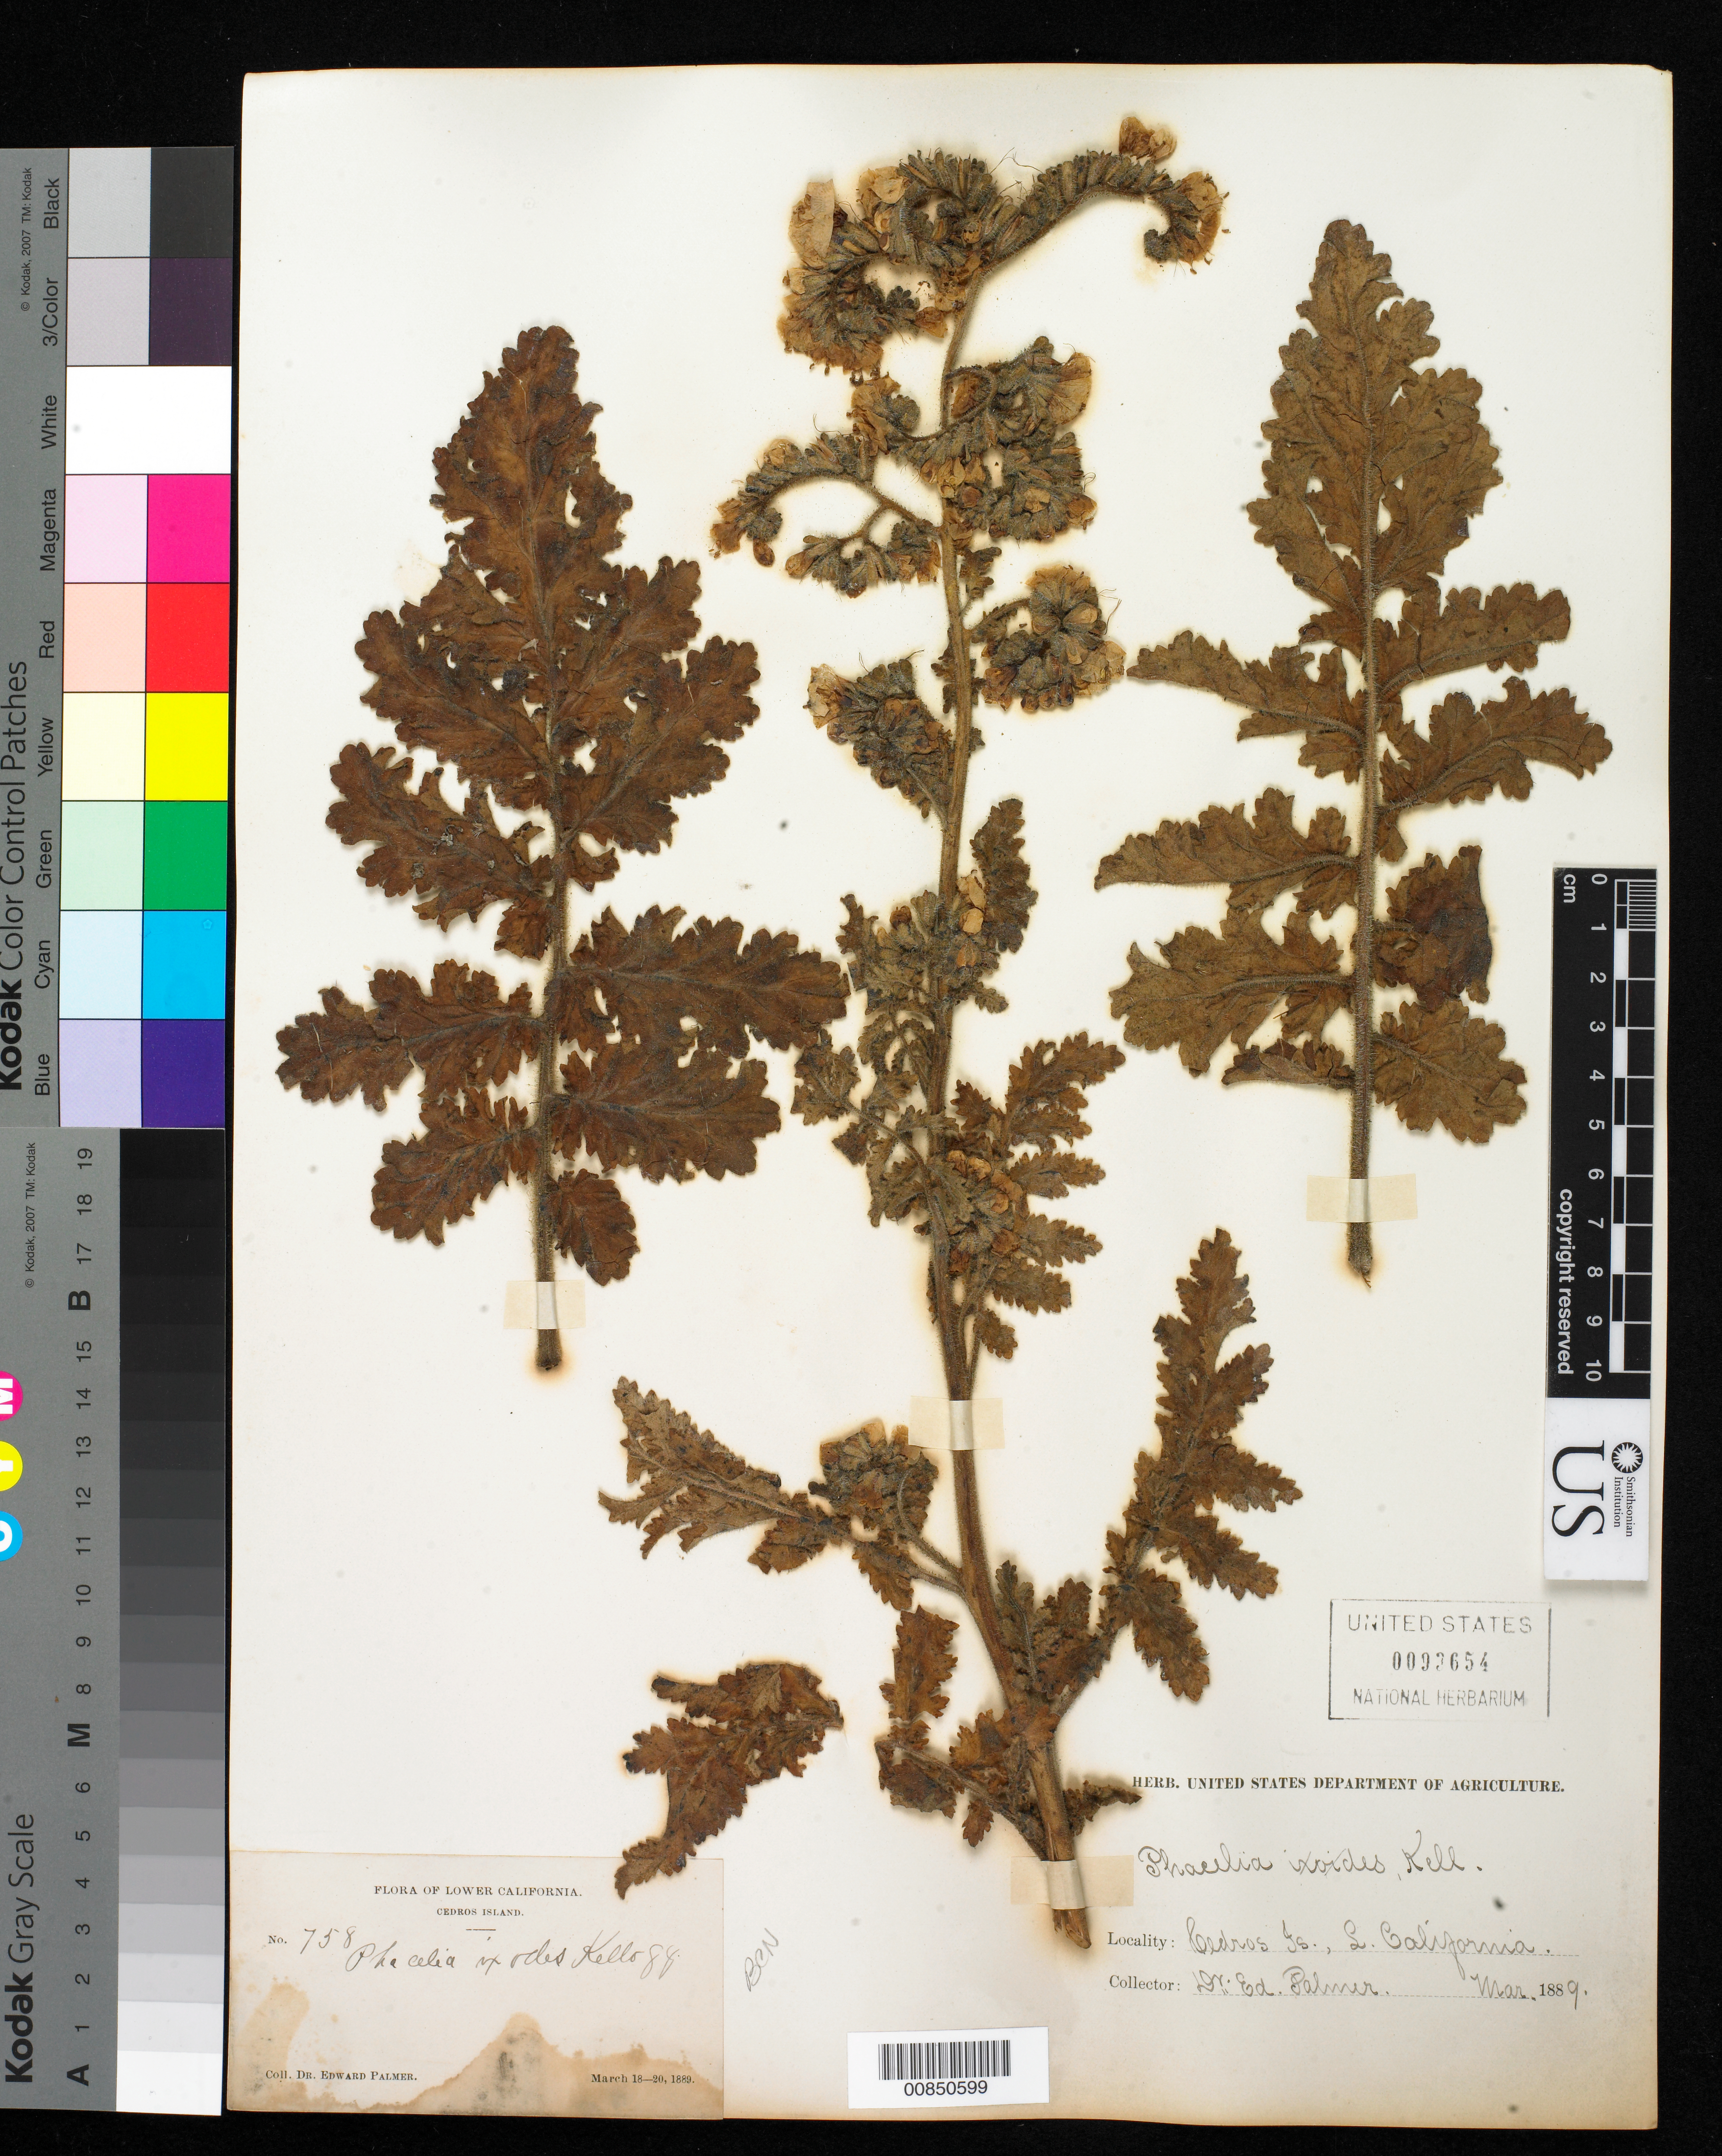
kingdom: Plantae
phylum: Tracheophyta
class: Magnoliopsida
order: Boraginales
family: Hydrophyllaceae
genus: Phacelia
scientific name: Phacelia ixodes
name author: Kellogg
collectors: E. Palmer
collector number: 758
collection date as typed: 18 Mar 1889 to 20 Mar 1889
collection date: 1889-03-18/1889-03-20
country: Mexico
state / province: Baja California Norte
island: Cedros I.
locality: Cedros Island, Baja California.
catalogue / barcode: US 93654